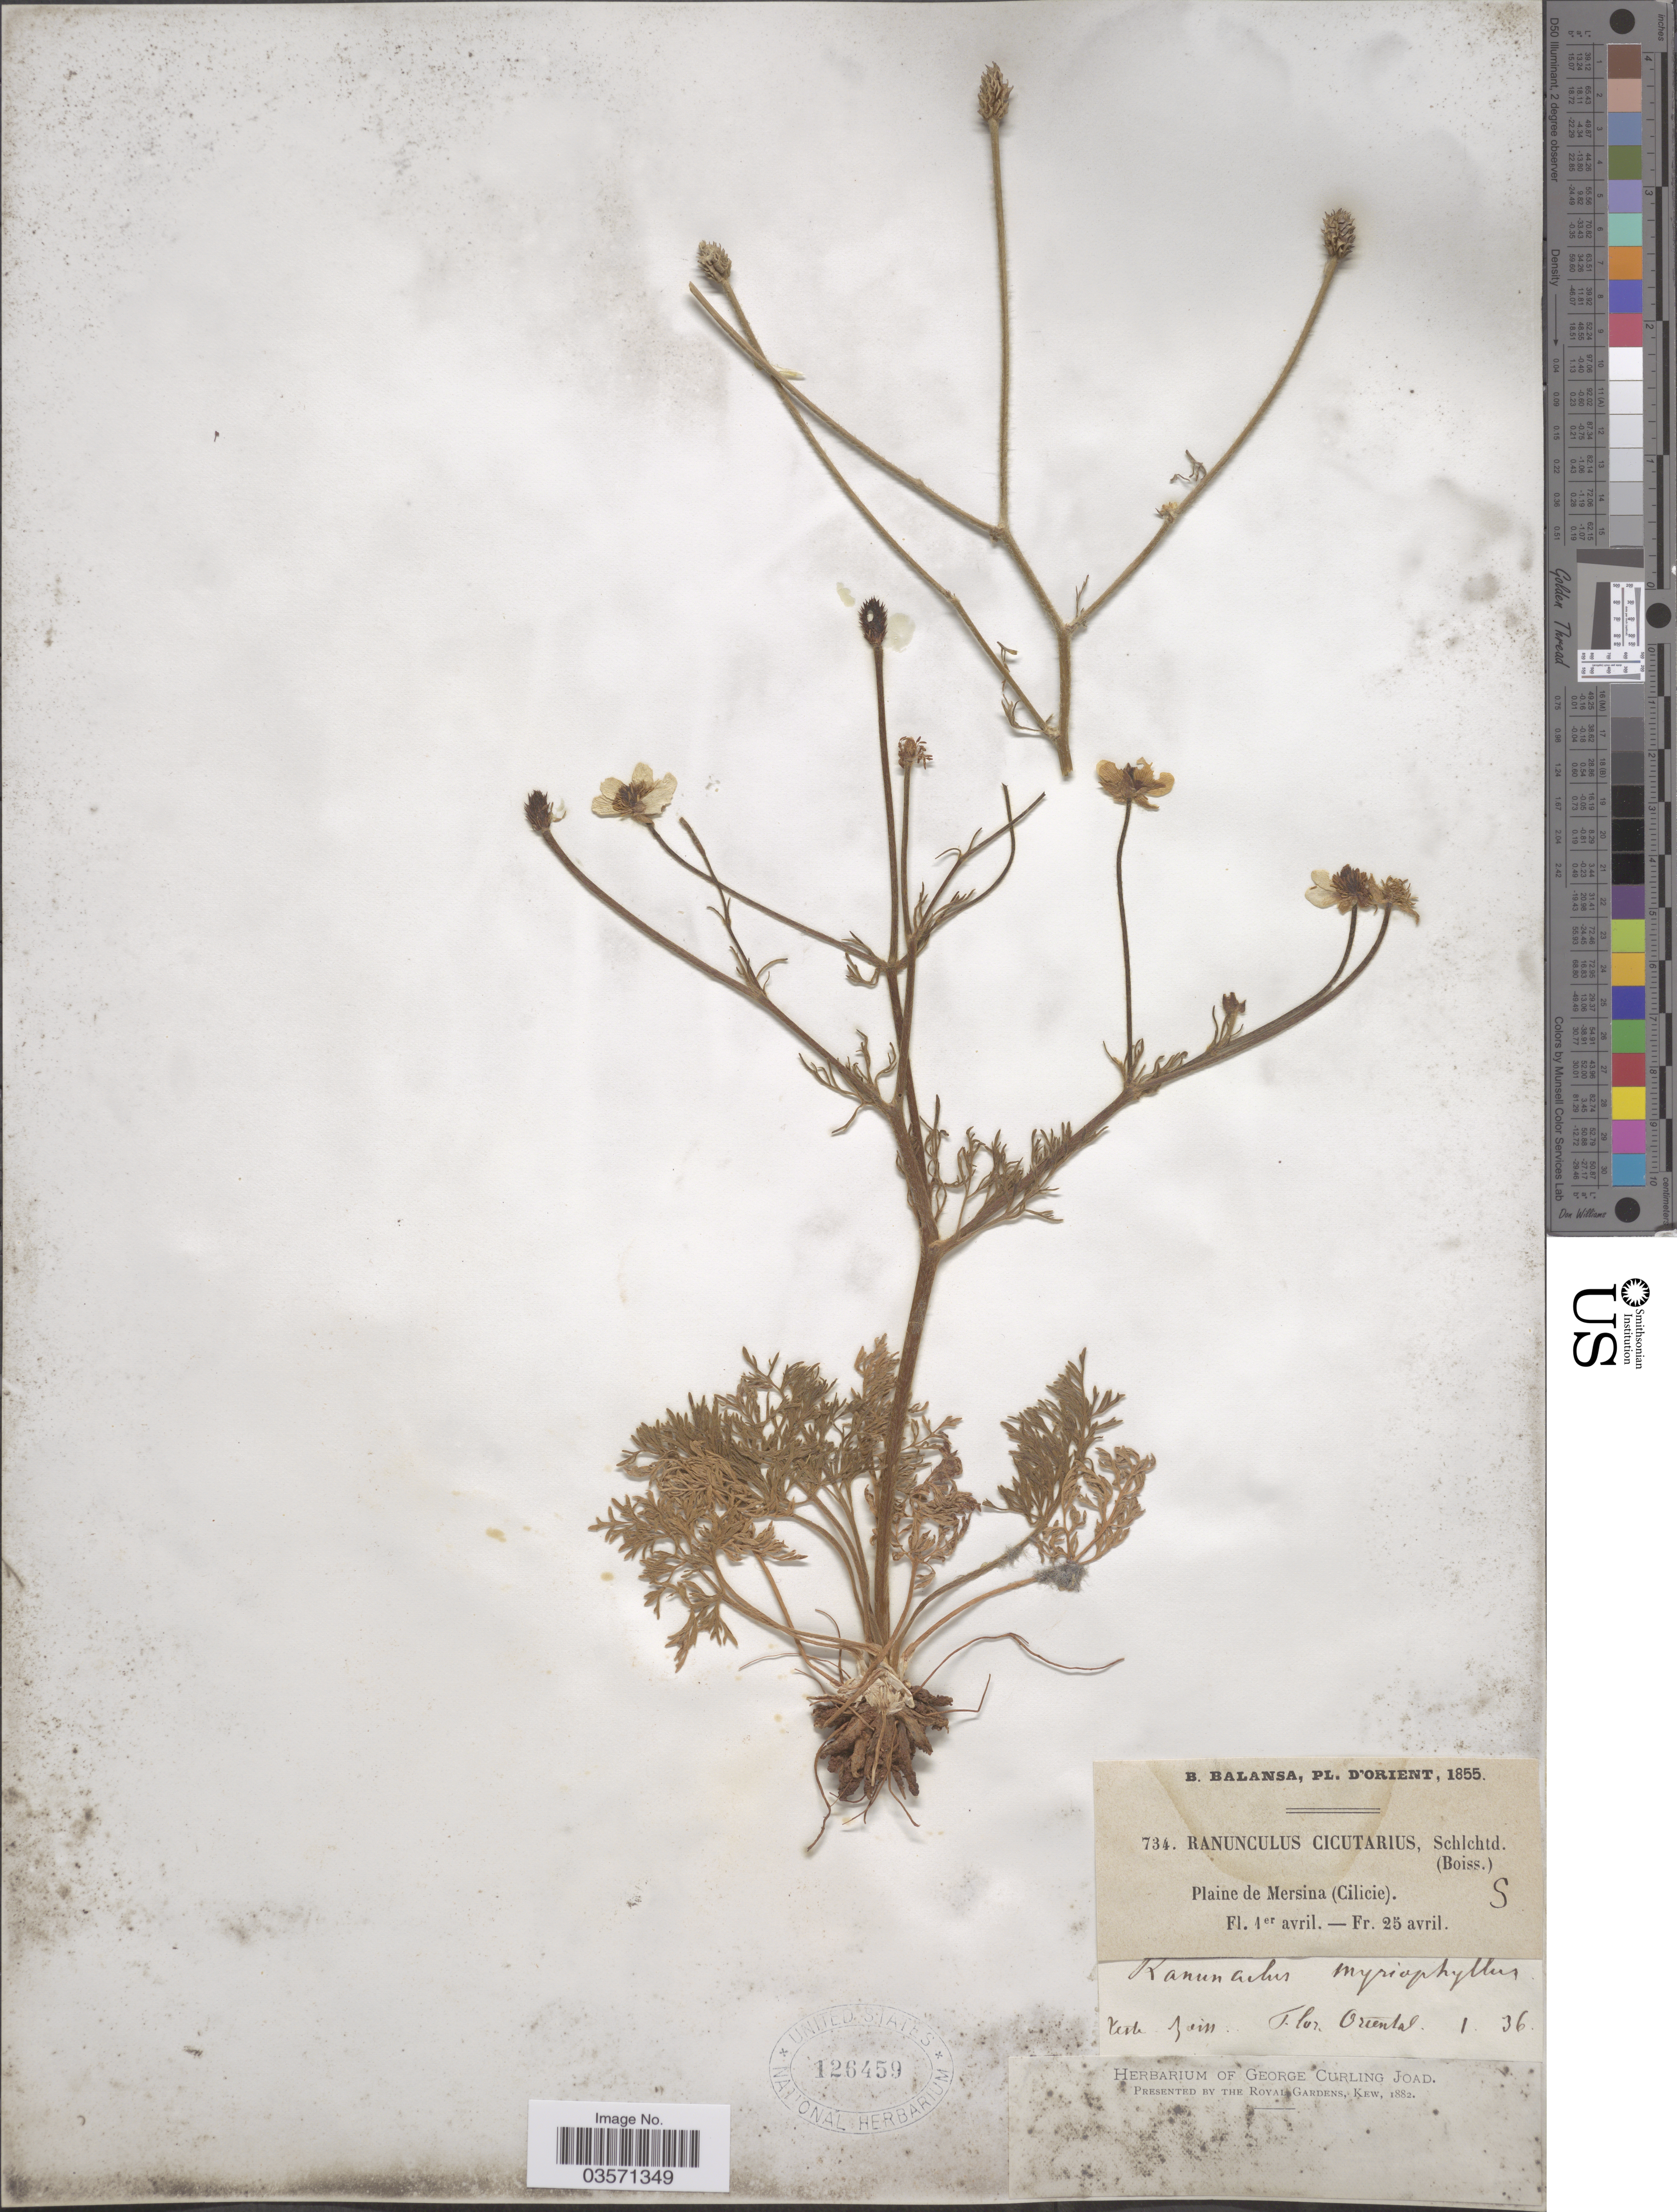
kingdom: Plantae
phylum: Tracheophyta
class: Magnoliopsida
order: Ranunculales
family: Ranunculaceae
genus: Ranunculus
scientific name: Ranunculus cicutarius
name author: Schltdl.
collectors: B. Balansa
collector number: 734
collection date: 1855-04-01/1855-04-25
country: Turkey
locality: Orient. Plaine de Mersina (Cilicie).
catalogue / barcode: US 126459